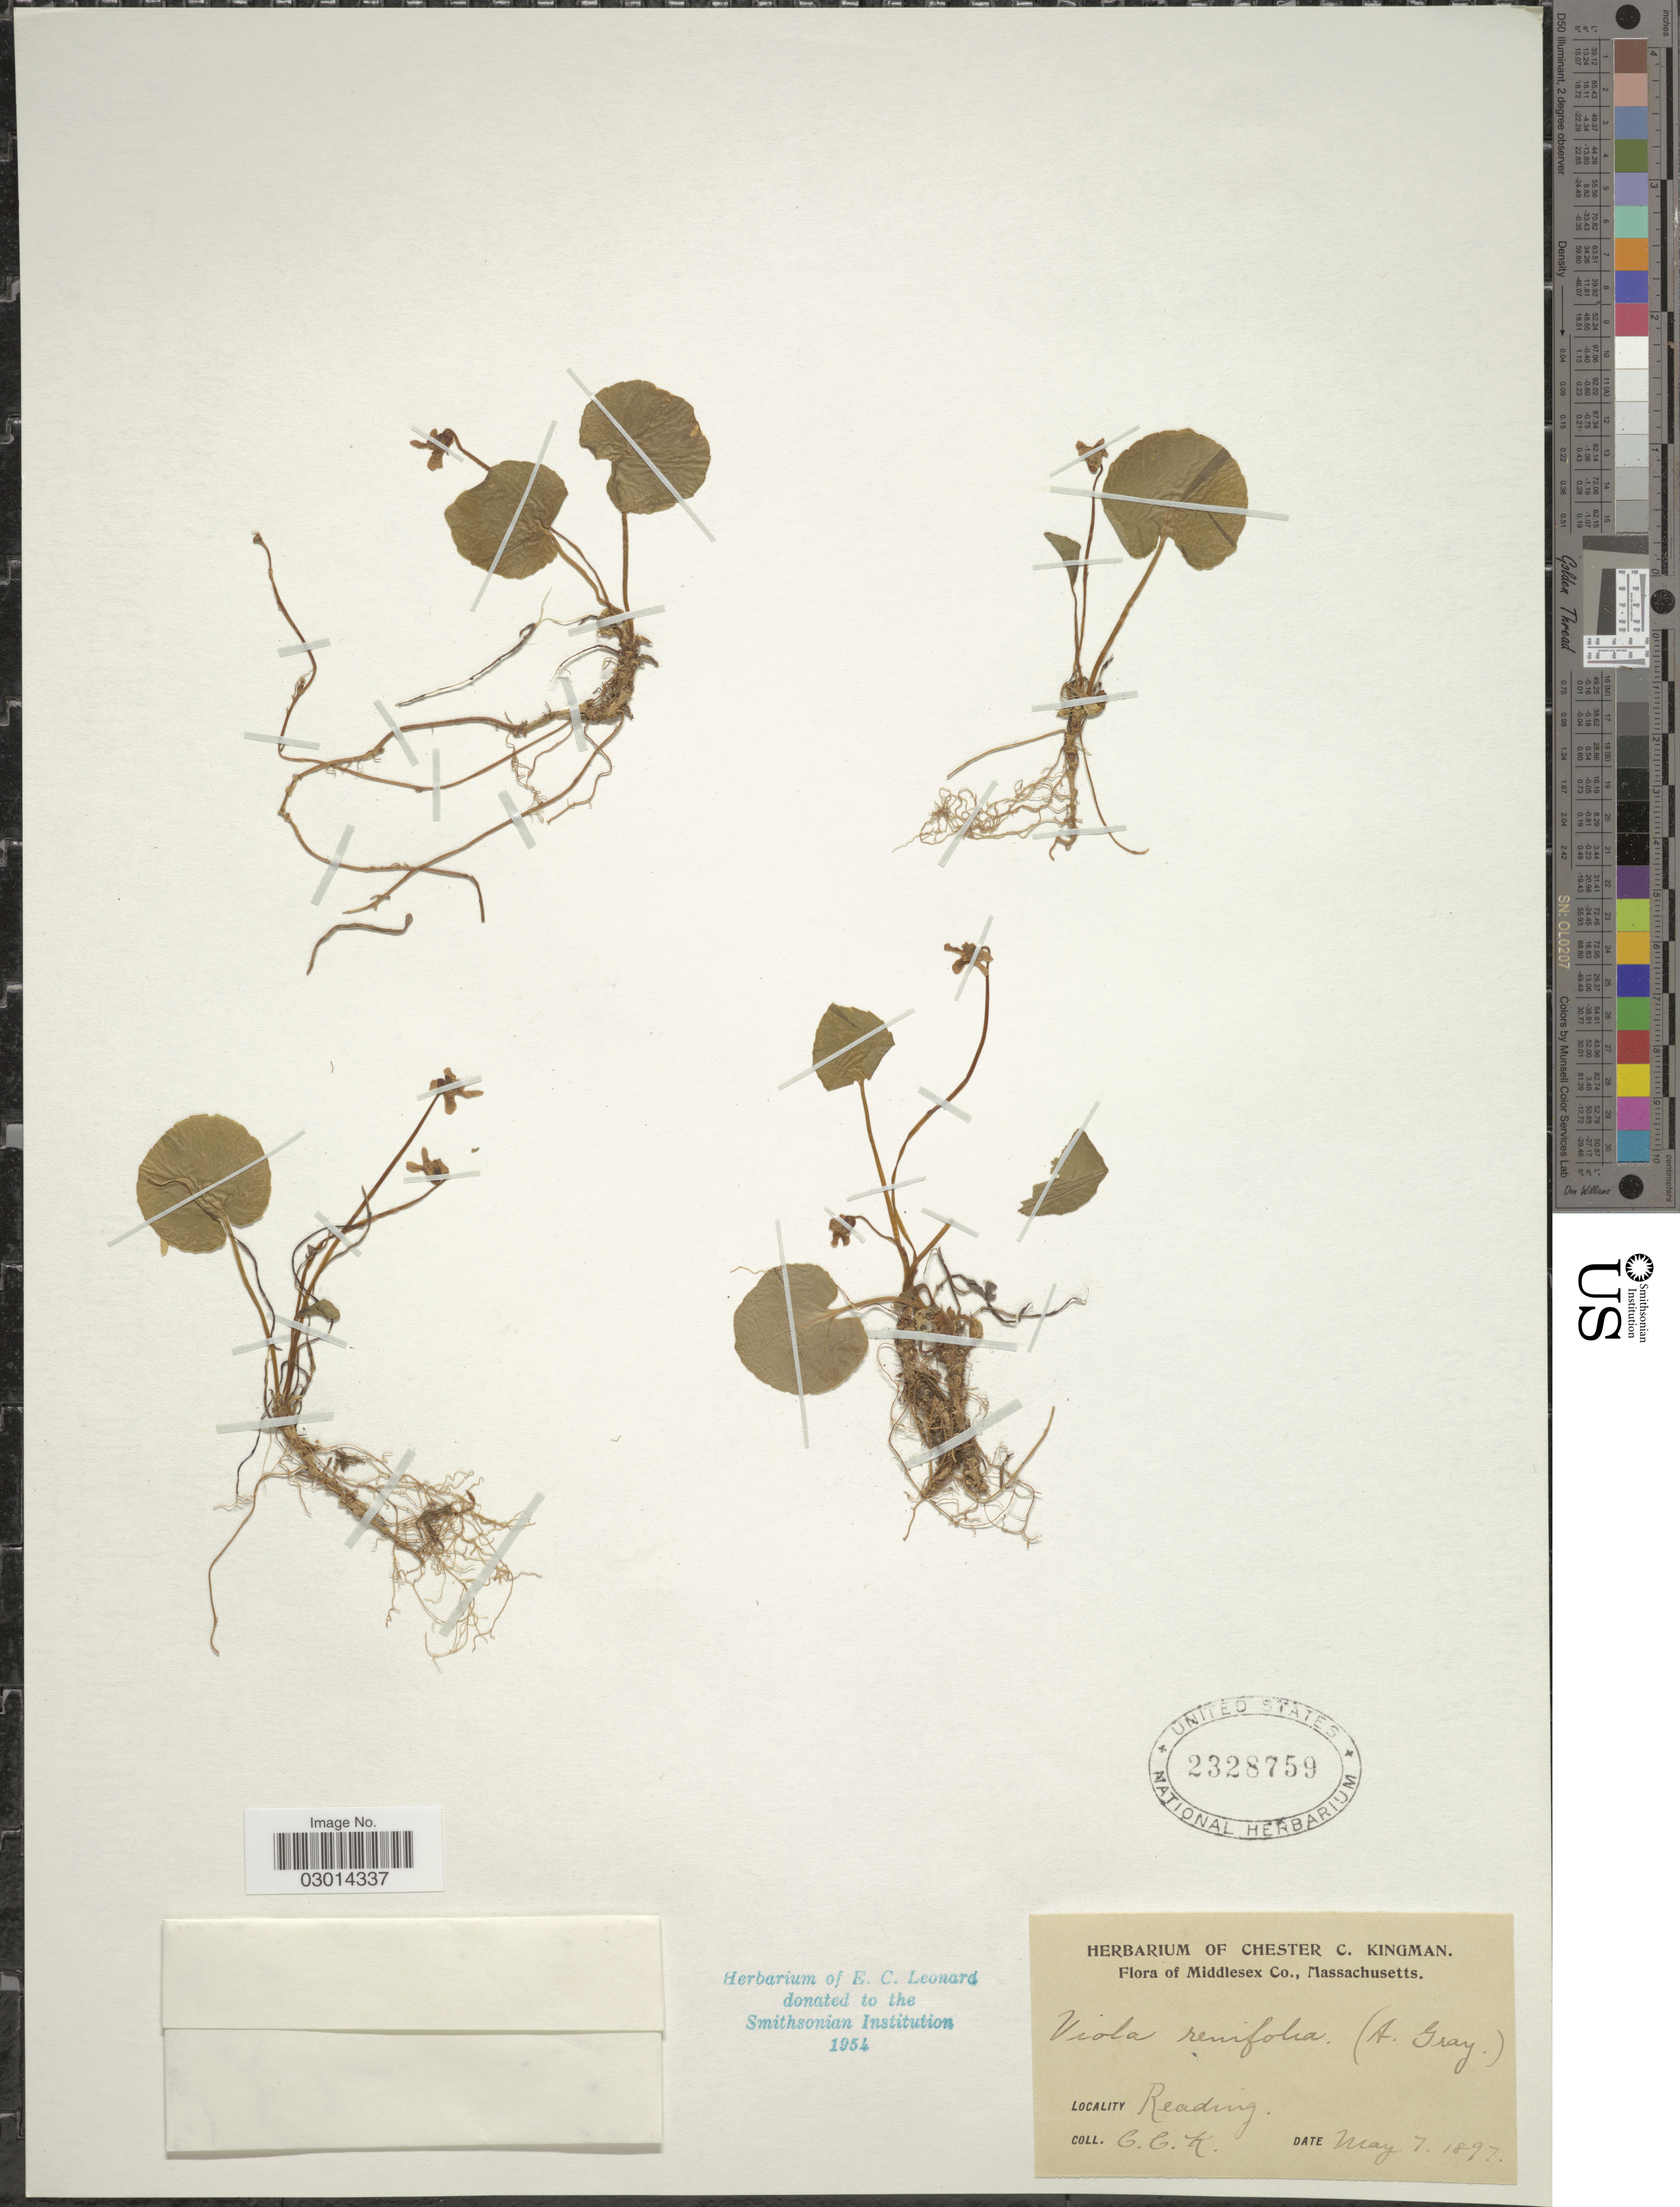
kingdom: Plantae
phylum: Tracheophyta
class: Magnoliopsida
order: Malpighiales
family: Violaceae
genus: Viola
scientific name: Viola renifolia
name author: A. Gray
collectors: C. Kingman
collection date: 1897-05-07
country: United States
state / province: Massachusetts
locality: Middlesex Co. Reading.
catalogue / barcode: US 2328759